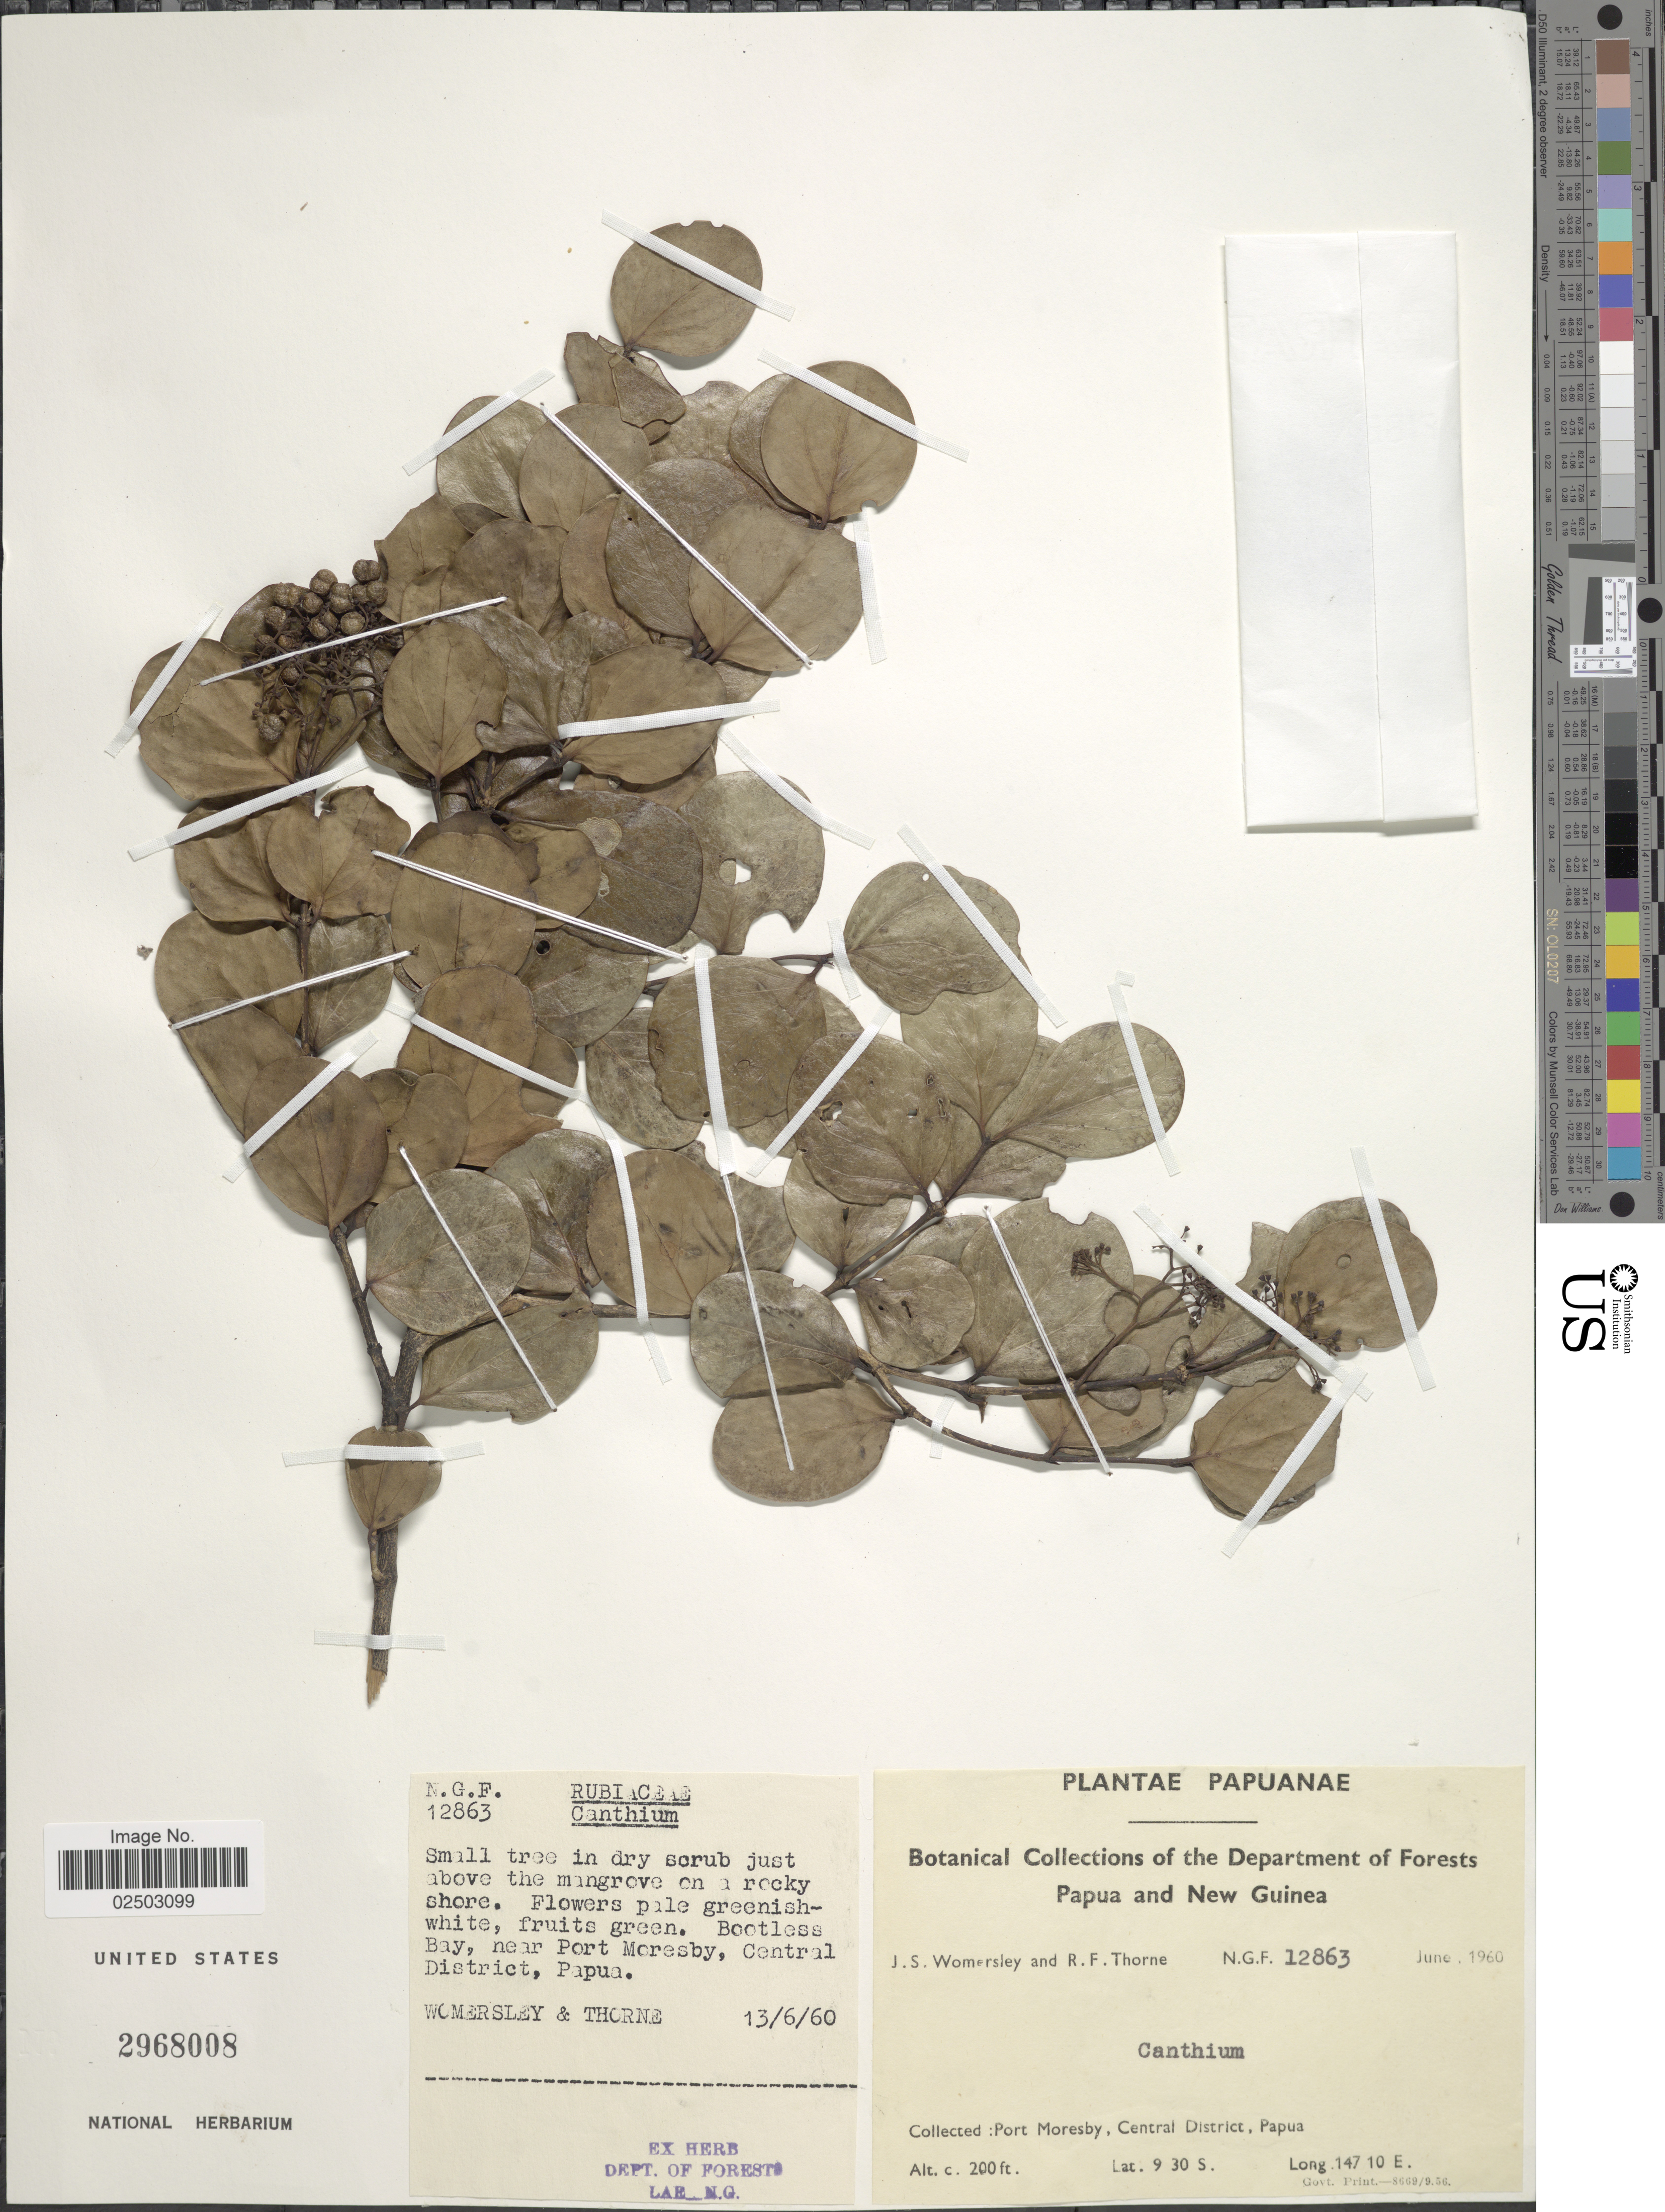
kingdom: Plantae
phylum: Tracheophyta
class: Magnoliopsida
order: Gentianales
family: Rubiaceae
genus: Bridsonia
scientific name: Bridsonia chamaedendrum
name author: (Kuntze) Verstraete & A.E. van Wyk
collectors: J. S. Womersley & R. F. Thorne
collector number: N.G.F. 12863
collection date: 1960-06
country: Papua New Guinea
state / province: Central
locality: Papua and New Guinea, Bootless Bay, near Port Moresby, Central District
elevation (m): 61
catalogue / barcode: US 2968008